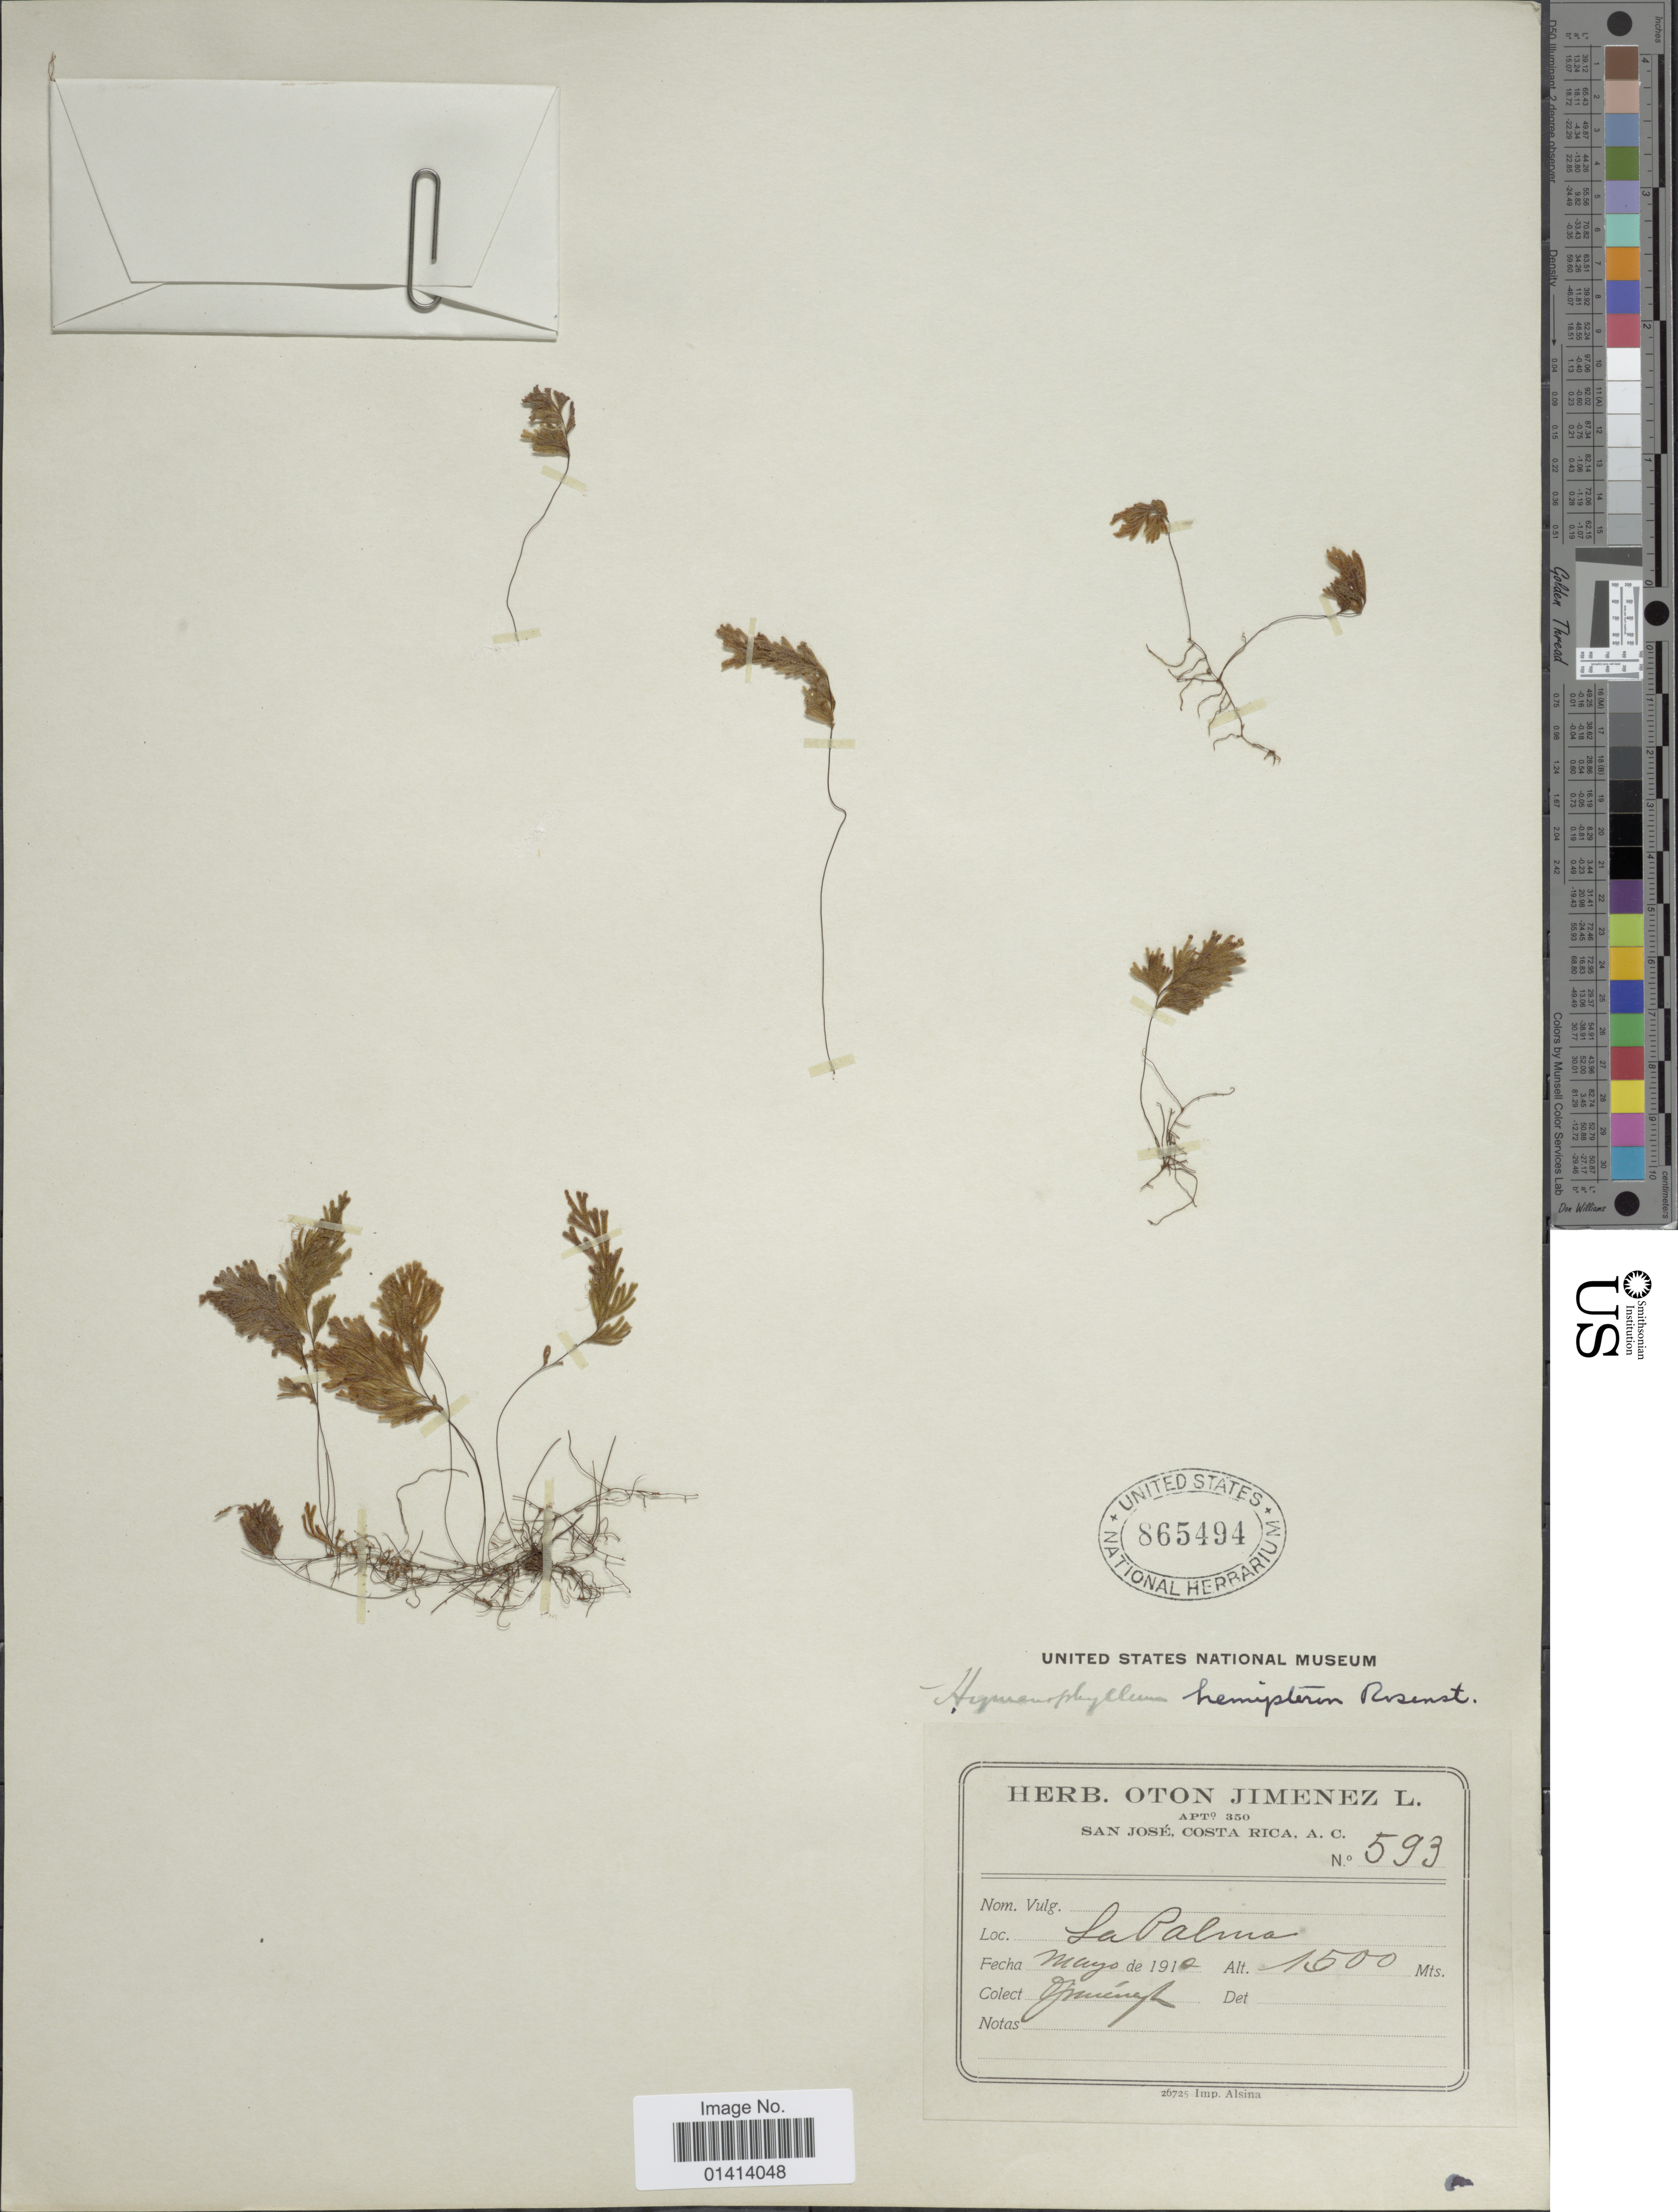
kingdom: Plantae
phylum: Tracheophyta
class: Polypodiopsida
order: Hymenophyllales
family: Hymenophyllaceae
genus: Hymenophyllum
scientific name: Hymenophyllum hemipteron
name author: Rosenst.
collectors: O. Jiménez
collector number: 593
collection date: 1912-05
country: Costa Rica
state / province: San José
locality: La Palma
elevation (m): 1500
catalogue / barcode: US 865494